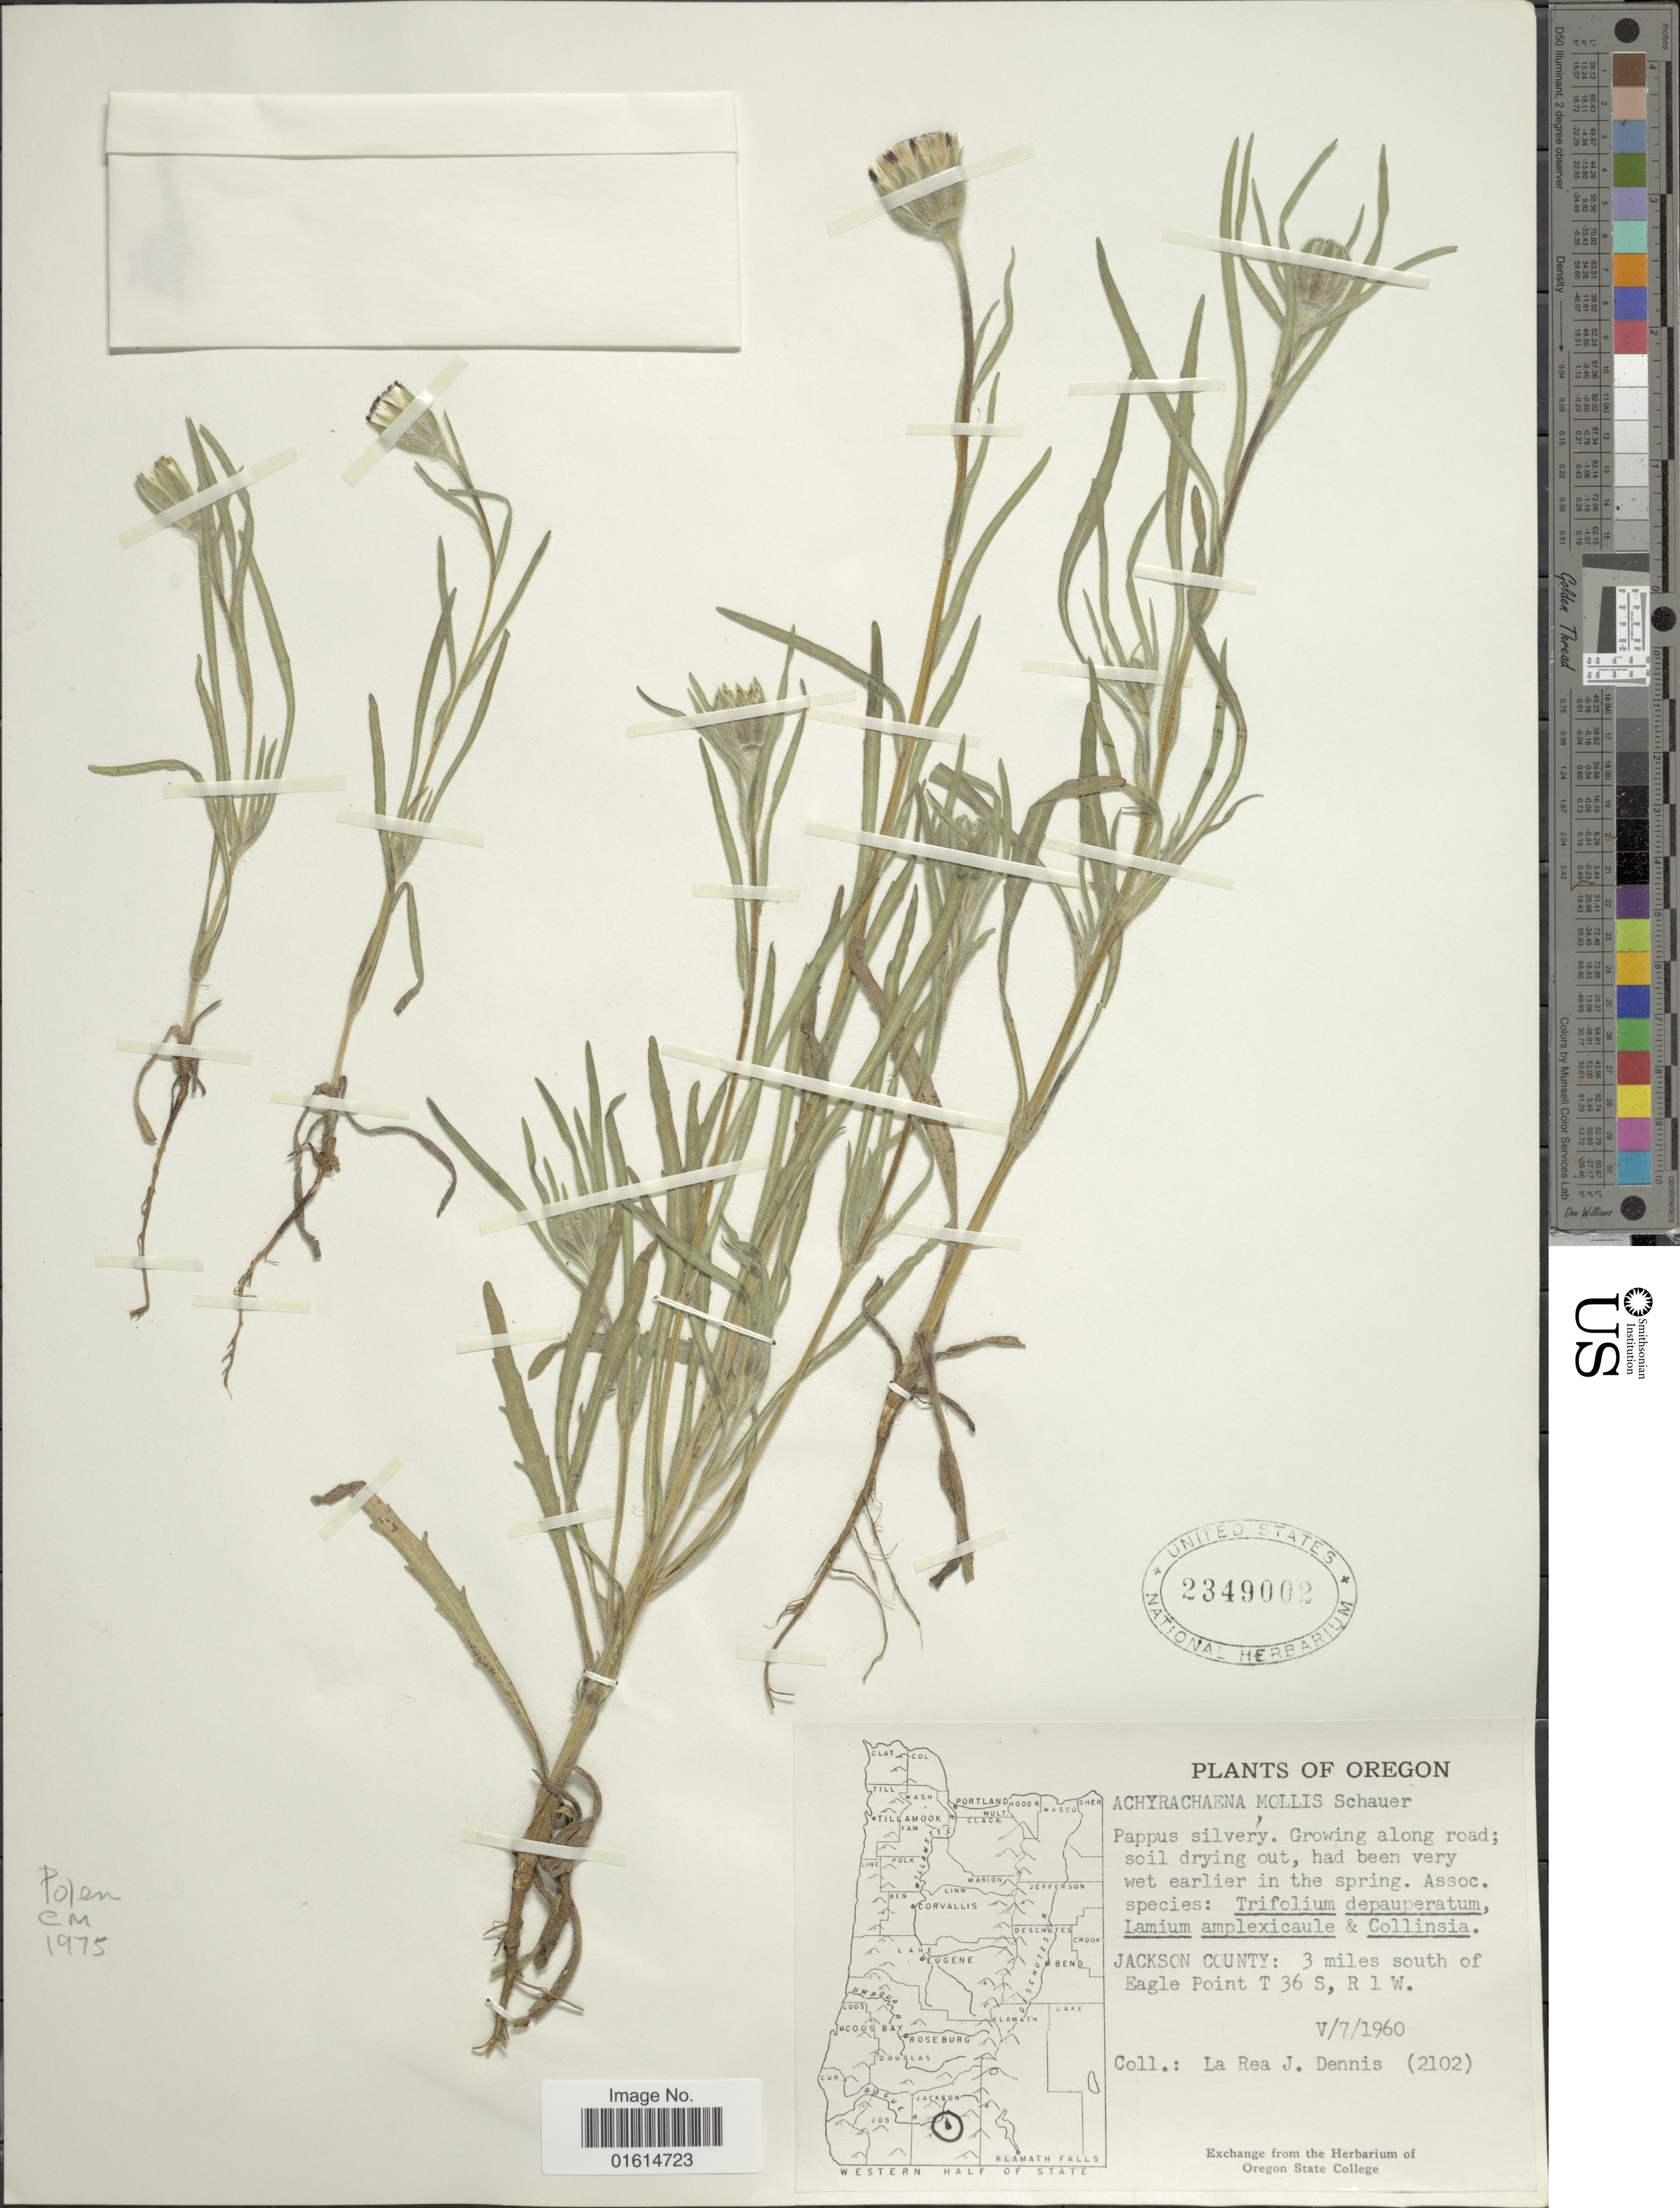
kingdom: Plantae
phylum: Tracheophyta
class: Magnoliopsida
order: Asterales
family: Asteraceae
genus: Achyrachaena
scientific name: Achyrachaena mollis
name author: Schauer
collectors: L. Dennis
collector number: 2102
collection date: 1960-05-07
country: United States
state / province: Oregon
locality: Jackson County, 3 miles south of Eagle Point T36S, R1W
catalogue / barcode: US 2349002